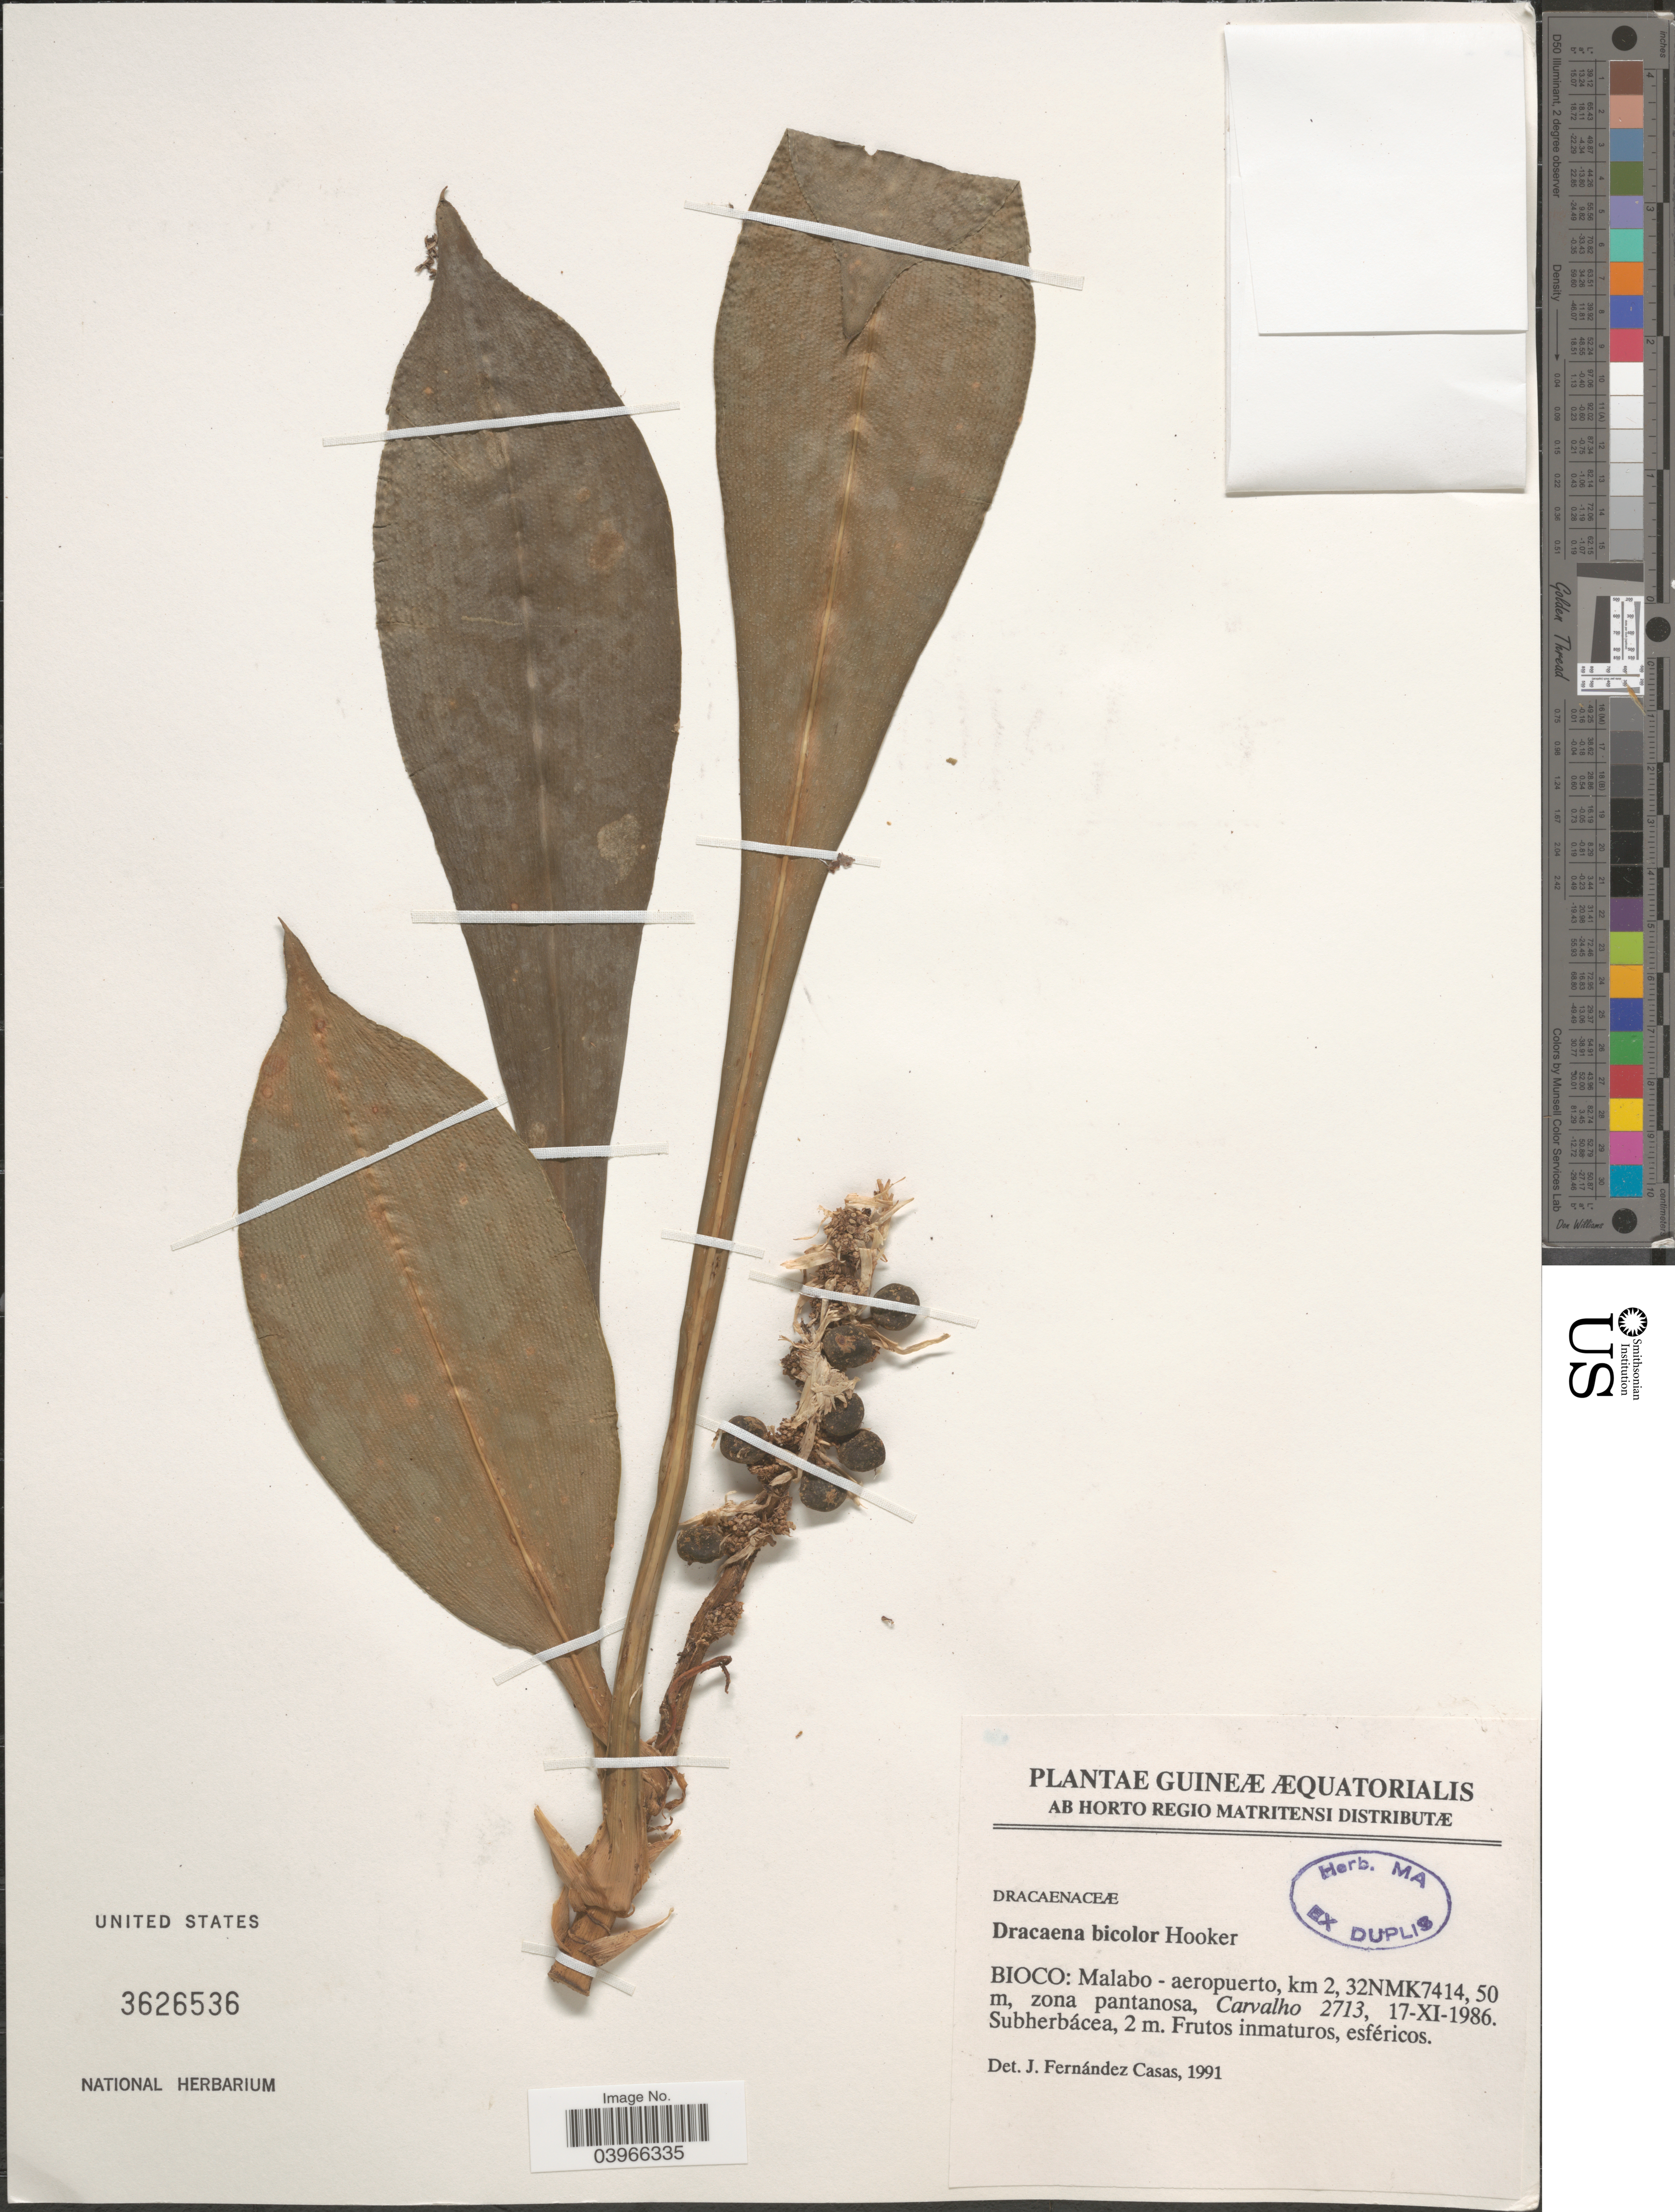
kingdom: Plantae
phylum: Tracheophyta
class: Liliopsida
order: Asparagales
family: Asparagaceae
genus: Dracaena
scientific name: Dracaena bicolor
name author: (Labroy) Hook.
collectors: Carvalho, --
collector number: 2713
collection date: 1986-11-17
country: Equatorial Guinea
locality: Guineæ Æquatorialis. Bioco: Malabo - aeroporto, km 2, 32NMK7414, zona pantanosa.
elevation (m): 50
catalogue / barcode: US 3626536